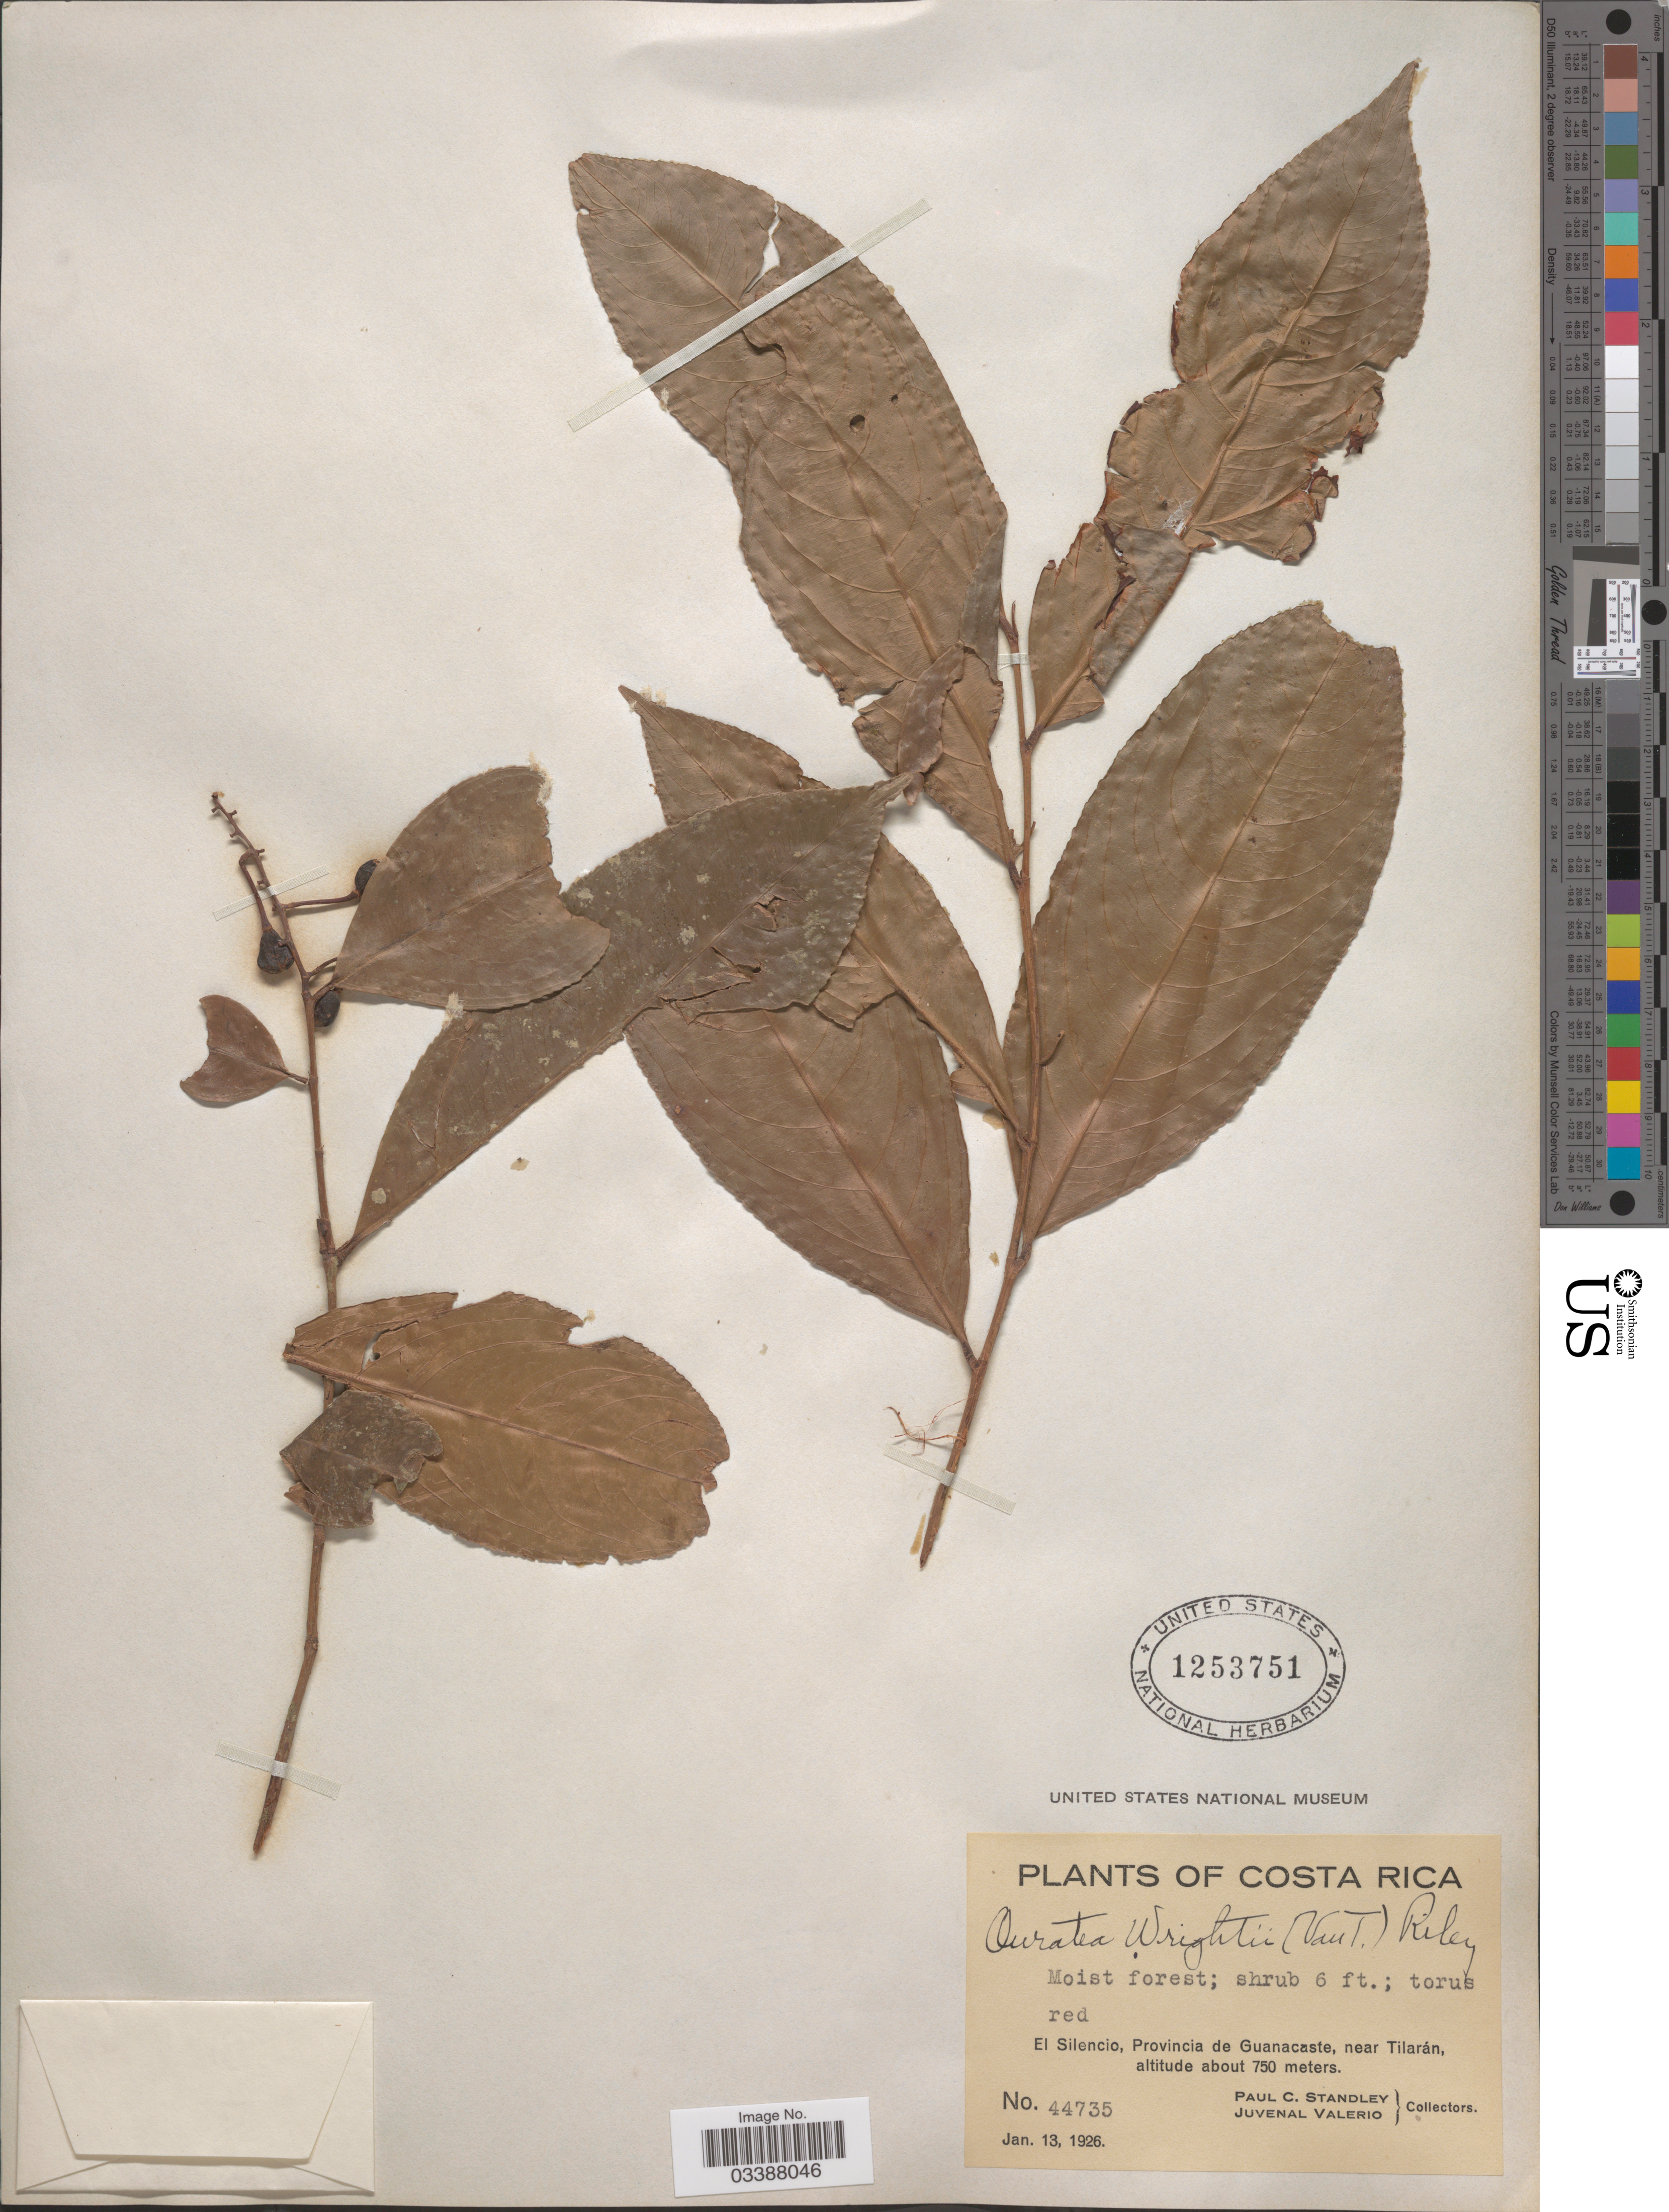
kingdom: Plantae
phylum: Tracheophyta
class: Magnoliopsida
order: Malpighiales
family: Ochnaceae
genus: Ouratea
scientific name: Ouratea lucens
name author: (Kunth) Engl.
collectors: P. C. Standley & J. Valerio R.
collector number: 44735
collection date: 1926-01-13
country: Costa Rica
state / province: Guanacaste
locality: El Silencio, near Tilarán.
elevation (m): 750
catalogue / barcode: US 1253751